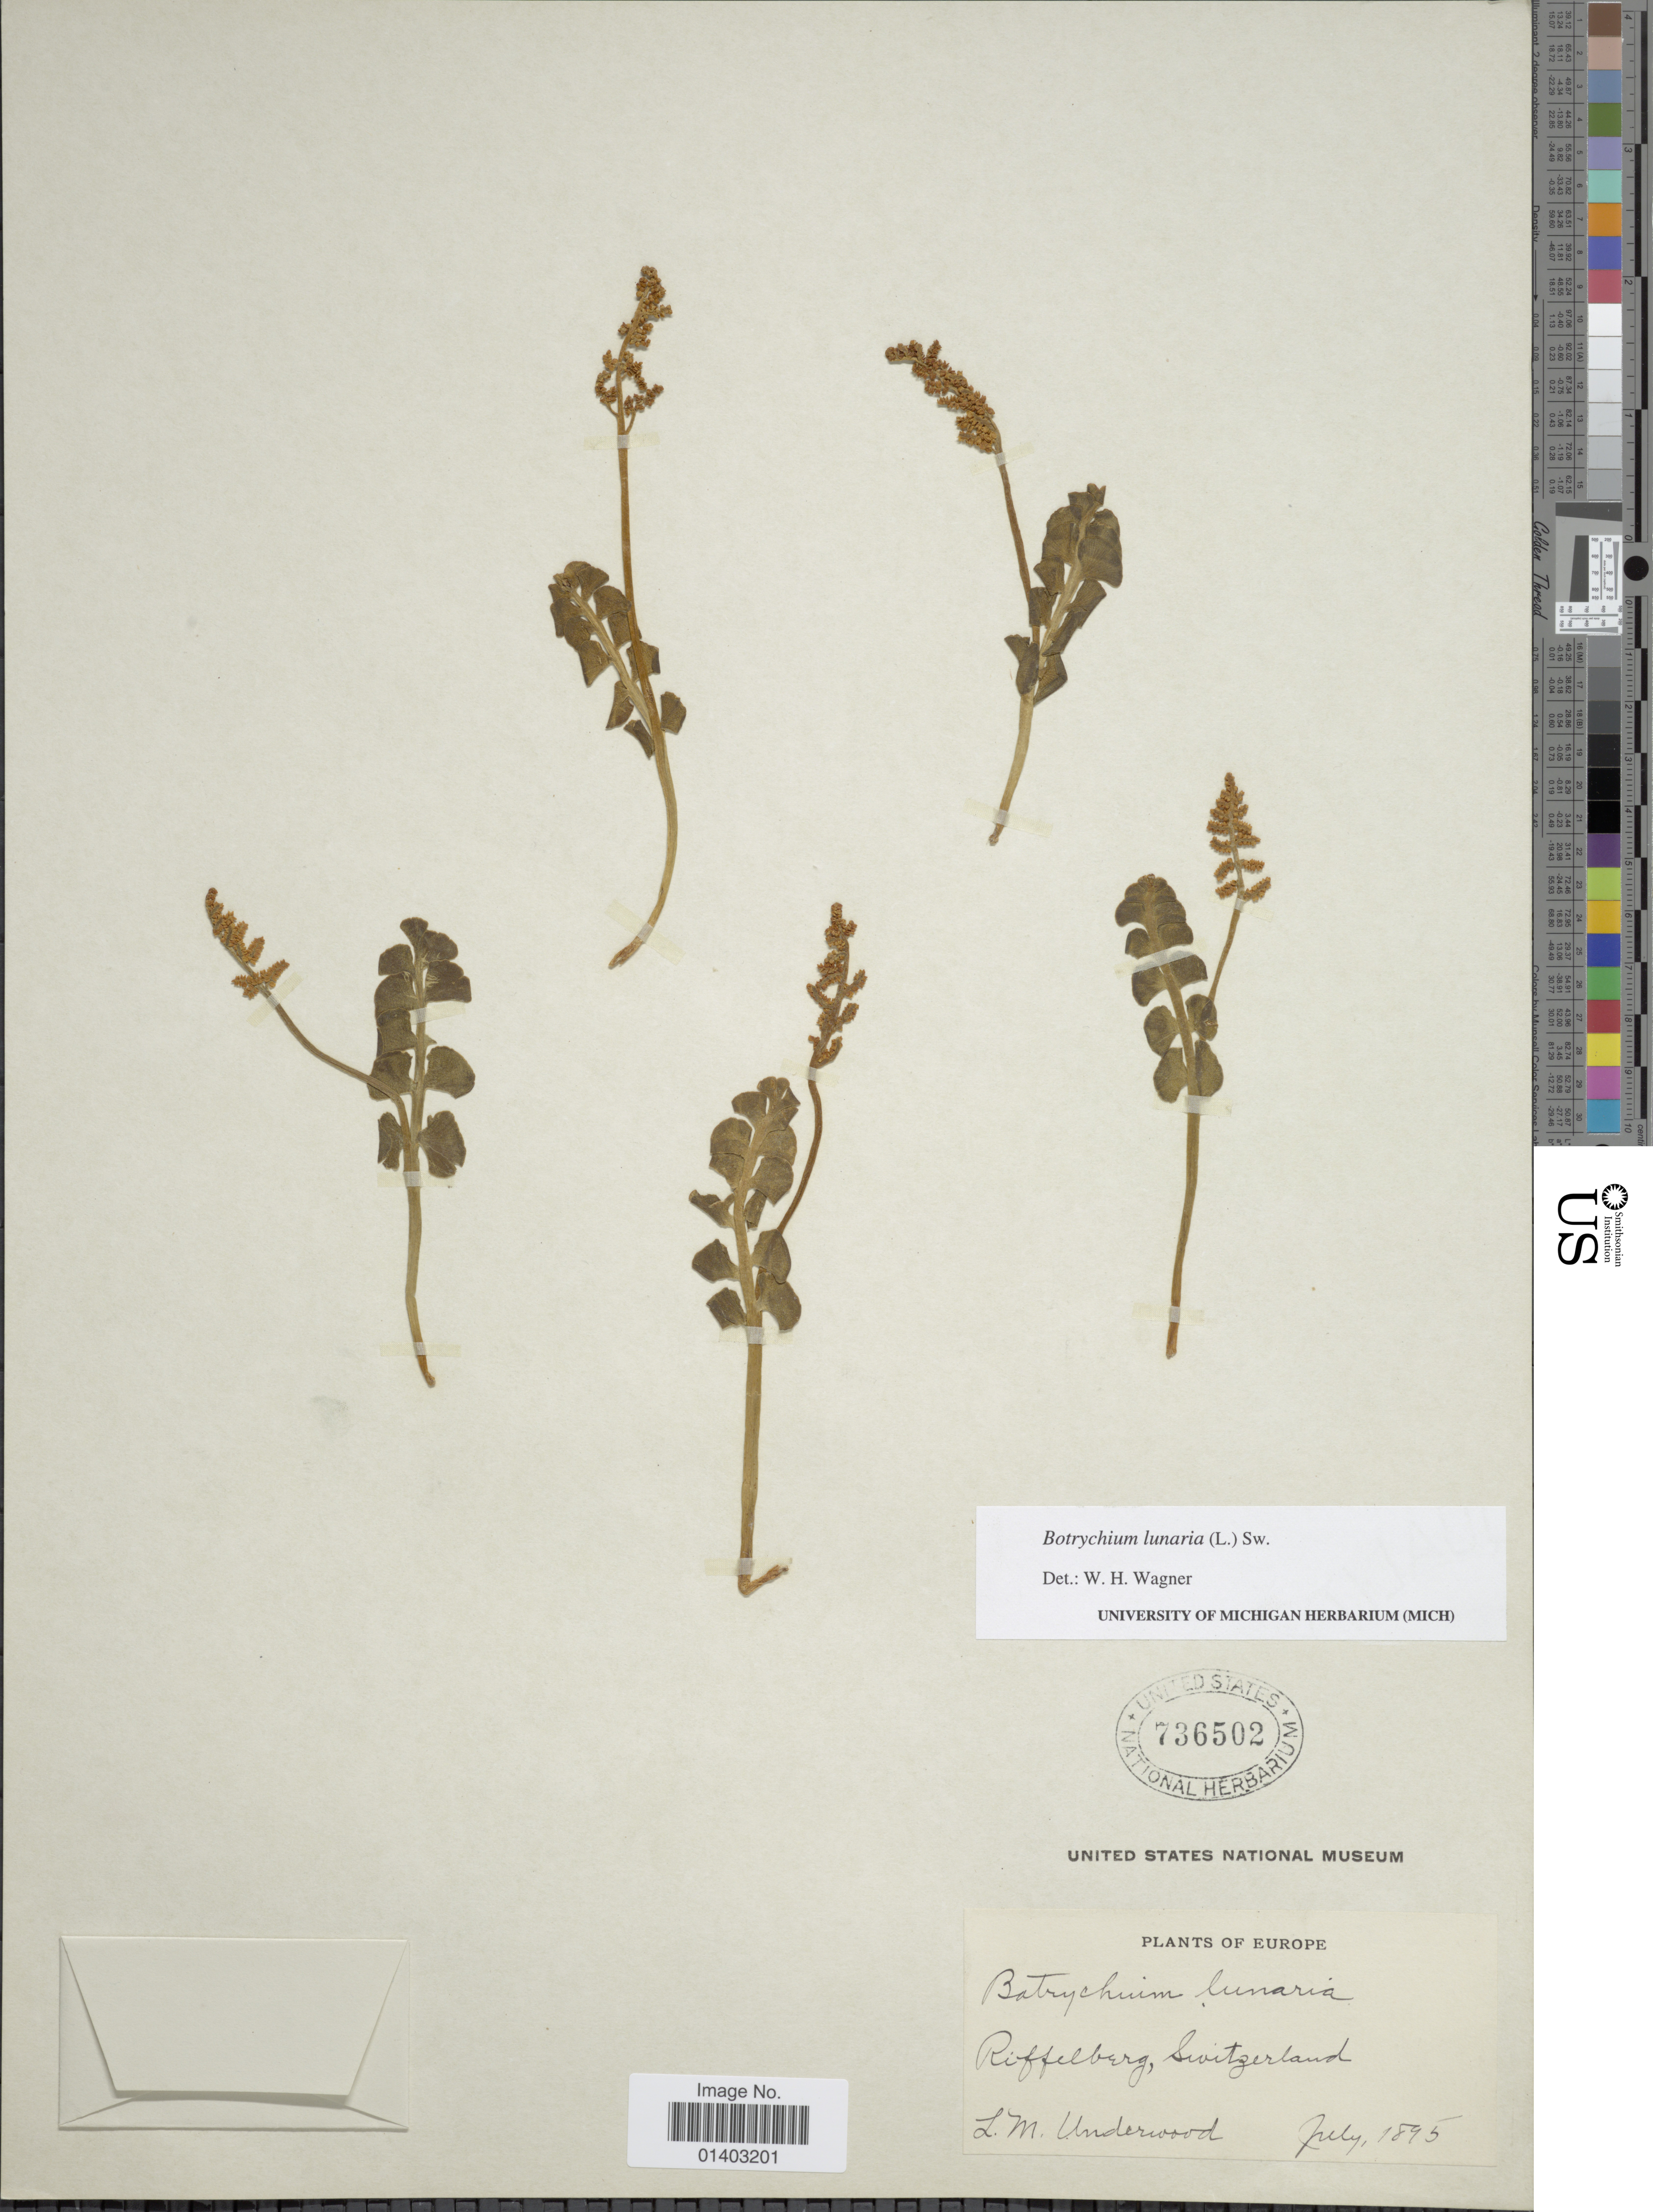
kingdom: Plantae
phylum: Tracheophyta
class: Polypodiopsida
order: Ophioglossales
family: Ophioglossaceae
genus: Botrychium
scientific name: Botrychium lunaria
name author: (L.) Sw.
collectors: L. M. Underwood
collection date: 1895-07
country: Switzerland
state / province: Valais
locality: Riffelberg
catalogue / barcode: US 736502